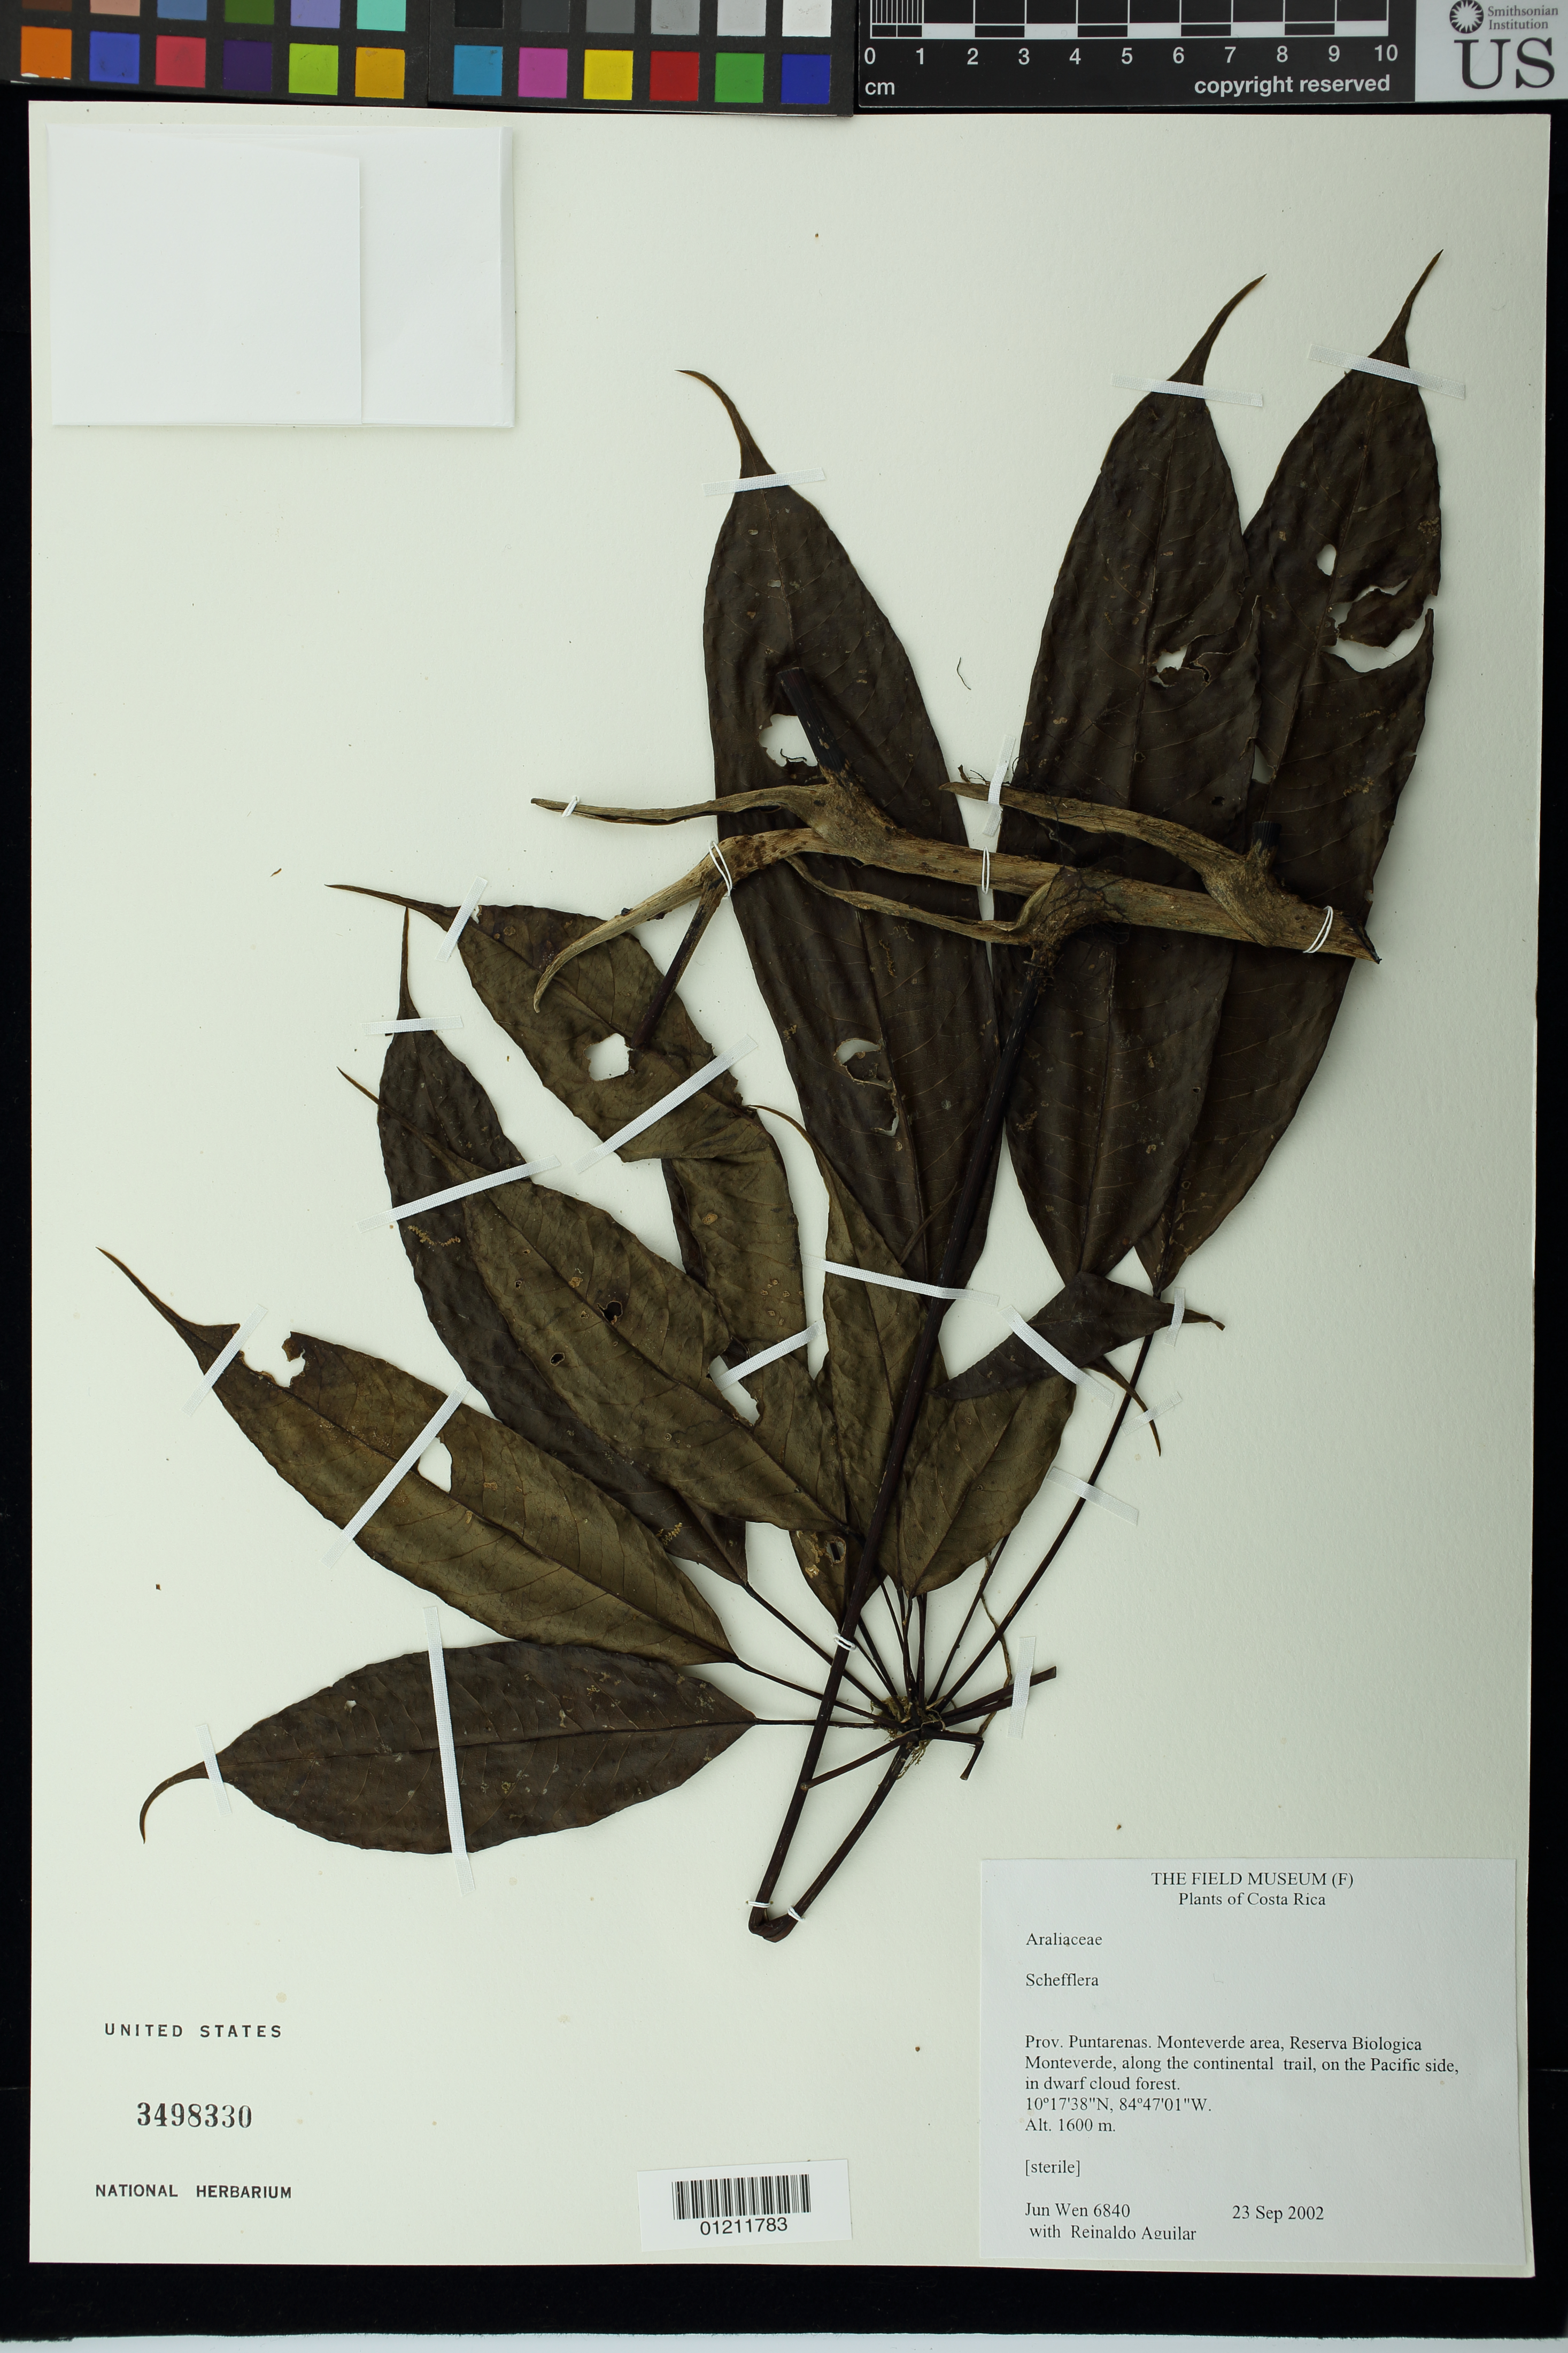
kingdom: Plantae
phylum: Tracheophyta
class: Magnoliopsida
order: Apiales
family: Araliaceae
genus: Schefflera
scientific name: Schefflera sp.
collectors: J. Wen & R. Aguilar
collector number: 6840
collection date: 2002-09-23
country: Costa Rica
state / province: Puntarenas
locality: Monteverde area, Reserva Biologica Monteverde, along the continental trail, on the Pacific side, in dwarf cloud forest.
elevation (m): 1600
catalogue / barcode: US 3498330